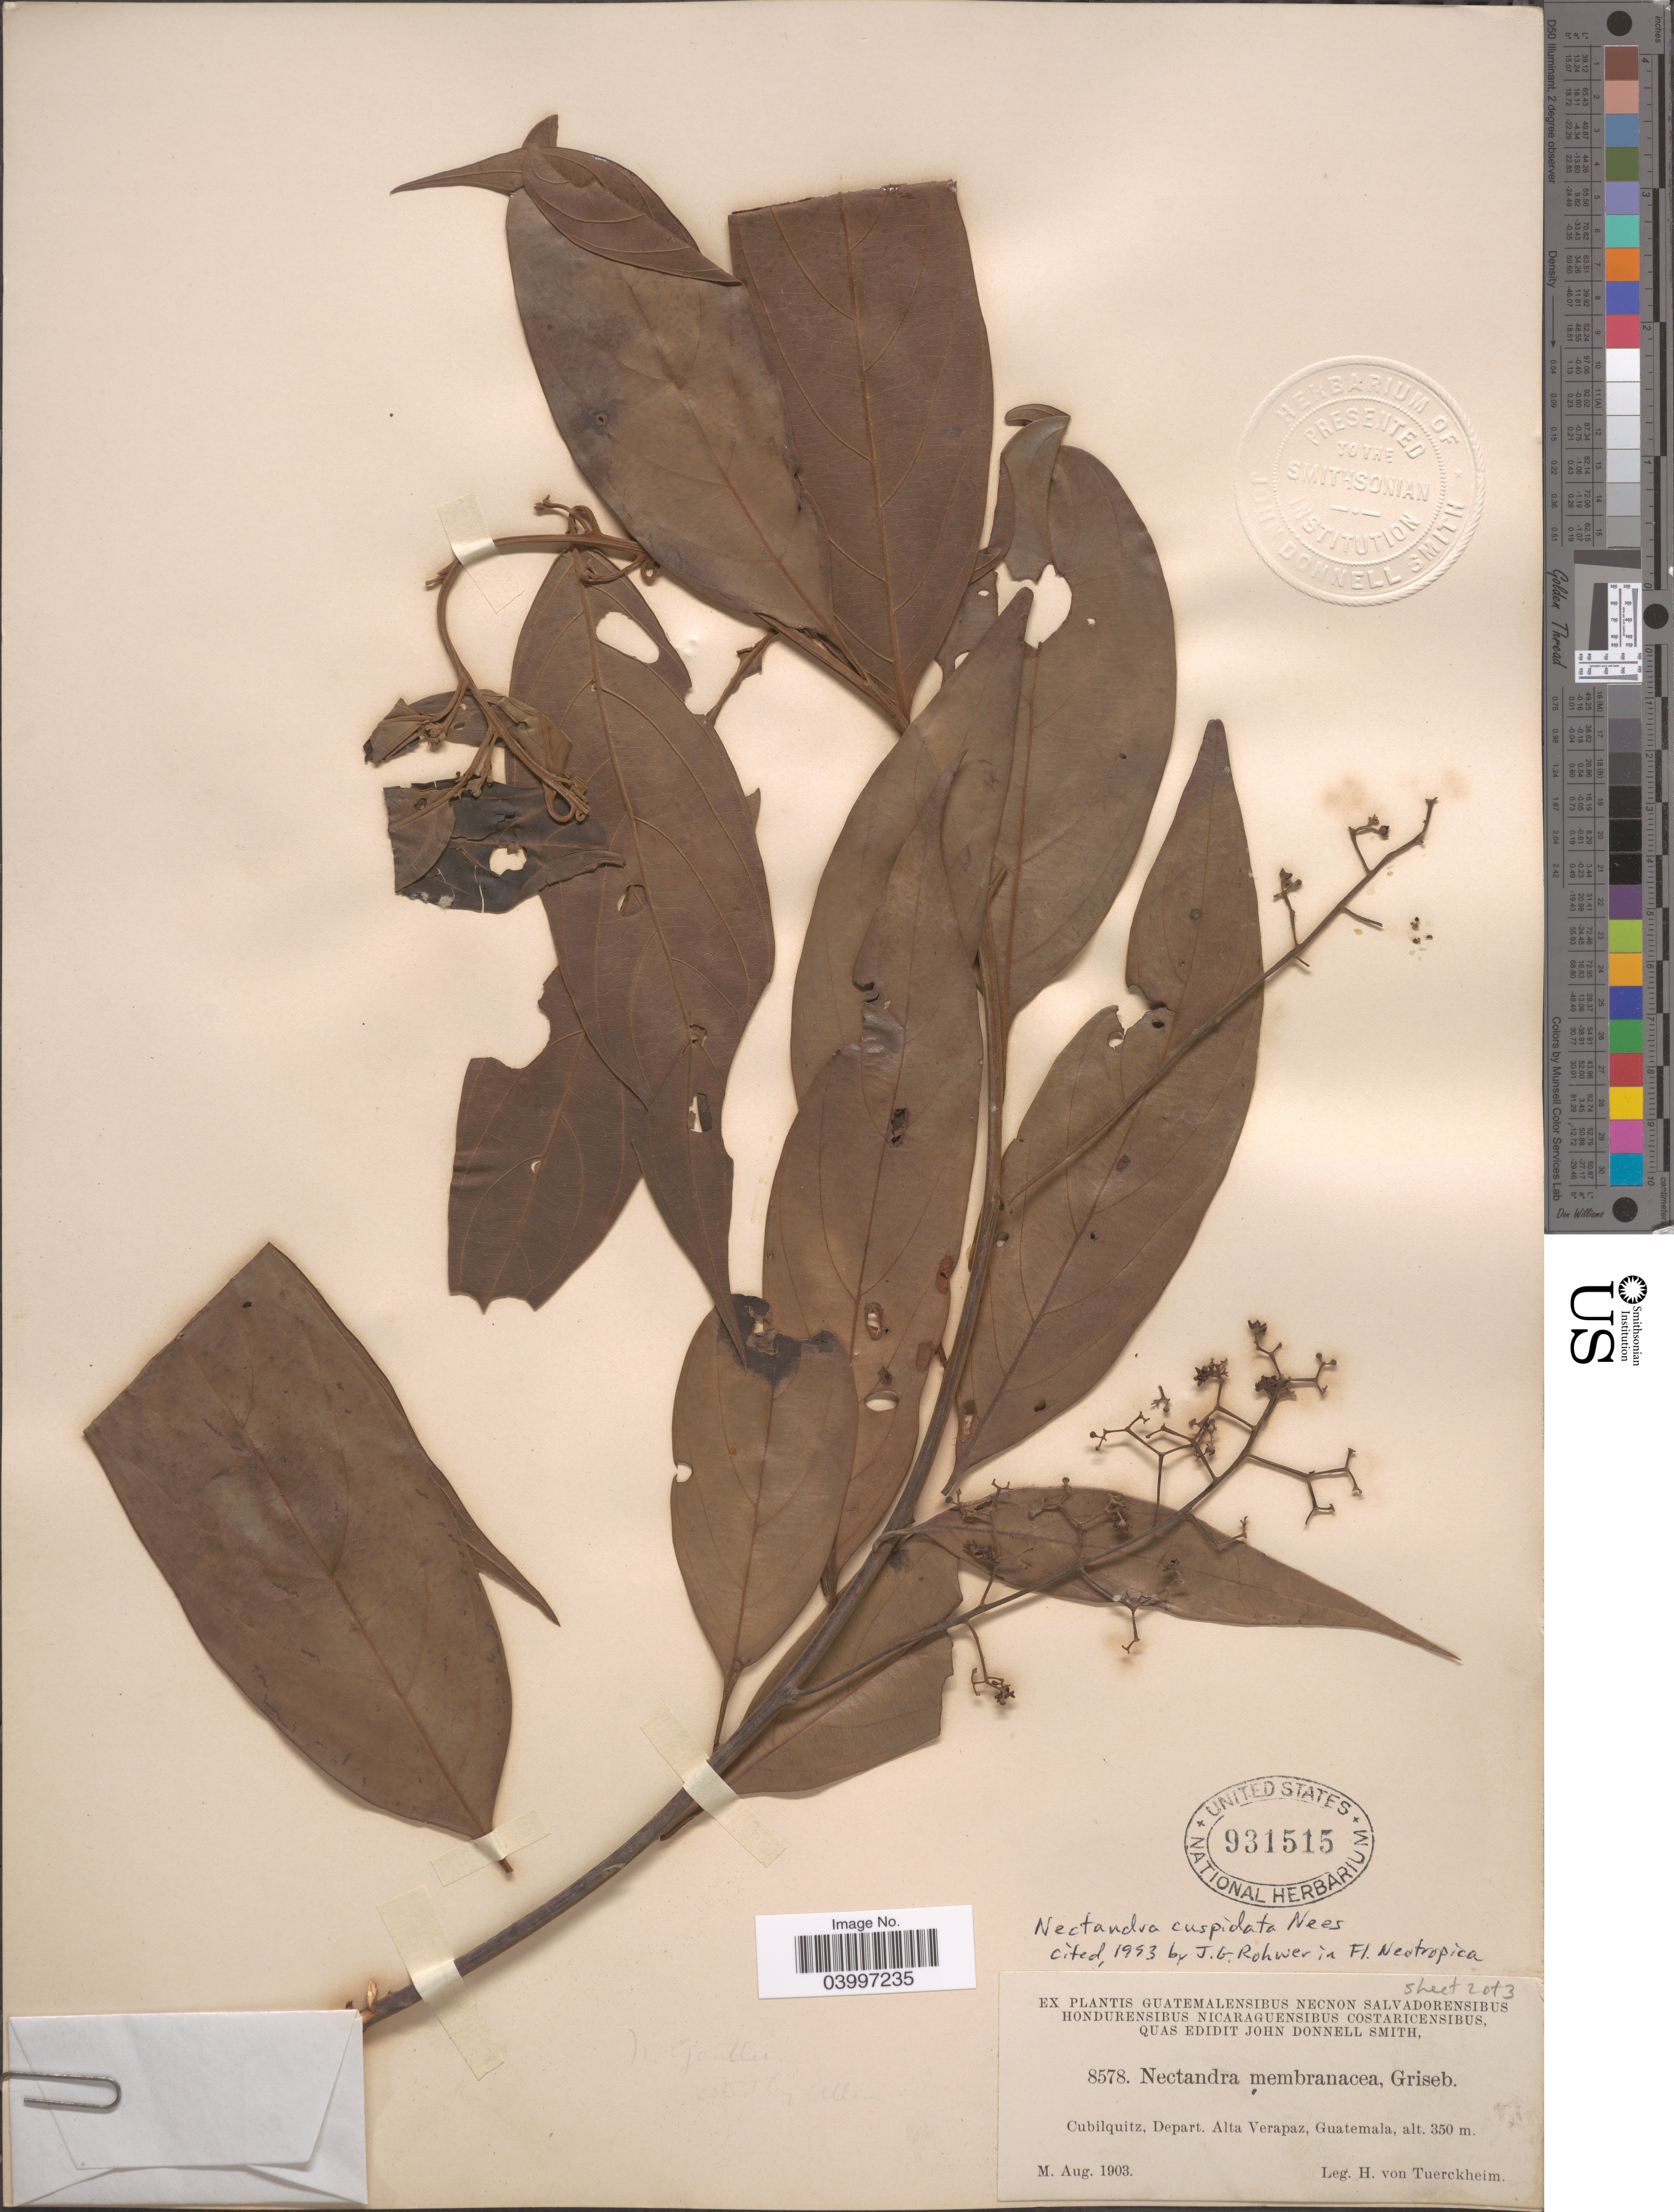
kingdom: Plantae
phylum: Tracheophyta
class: Magnoliopsida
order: Laurales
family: Lauraceae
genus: Nectandra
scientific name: Nectandra cuspidata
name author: Nees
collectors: H. von Türckheim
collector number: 8578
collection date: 1903-08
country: Guatemala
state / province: Alta Verapaz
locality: Cubilquitz, Depart. Alta Verapaz.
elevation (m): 350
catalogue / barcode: US 931515